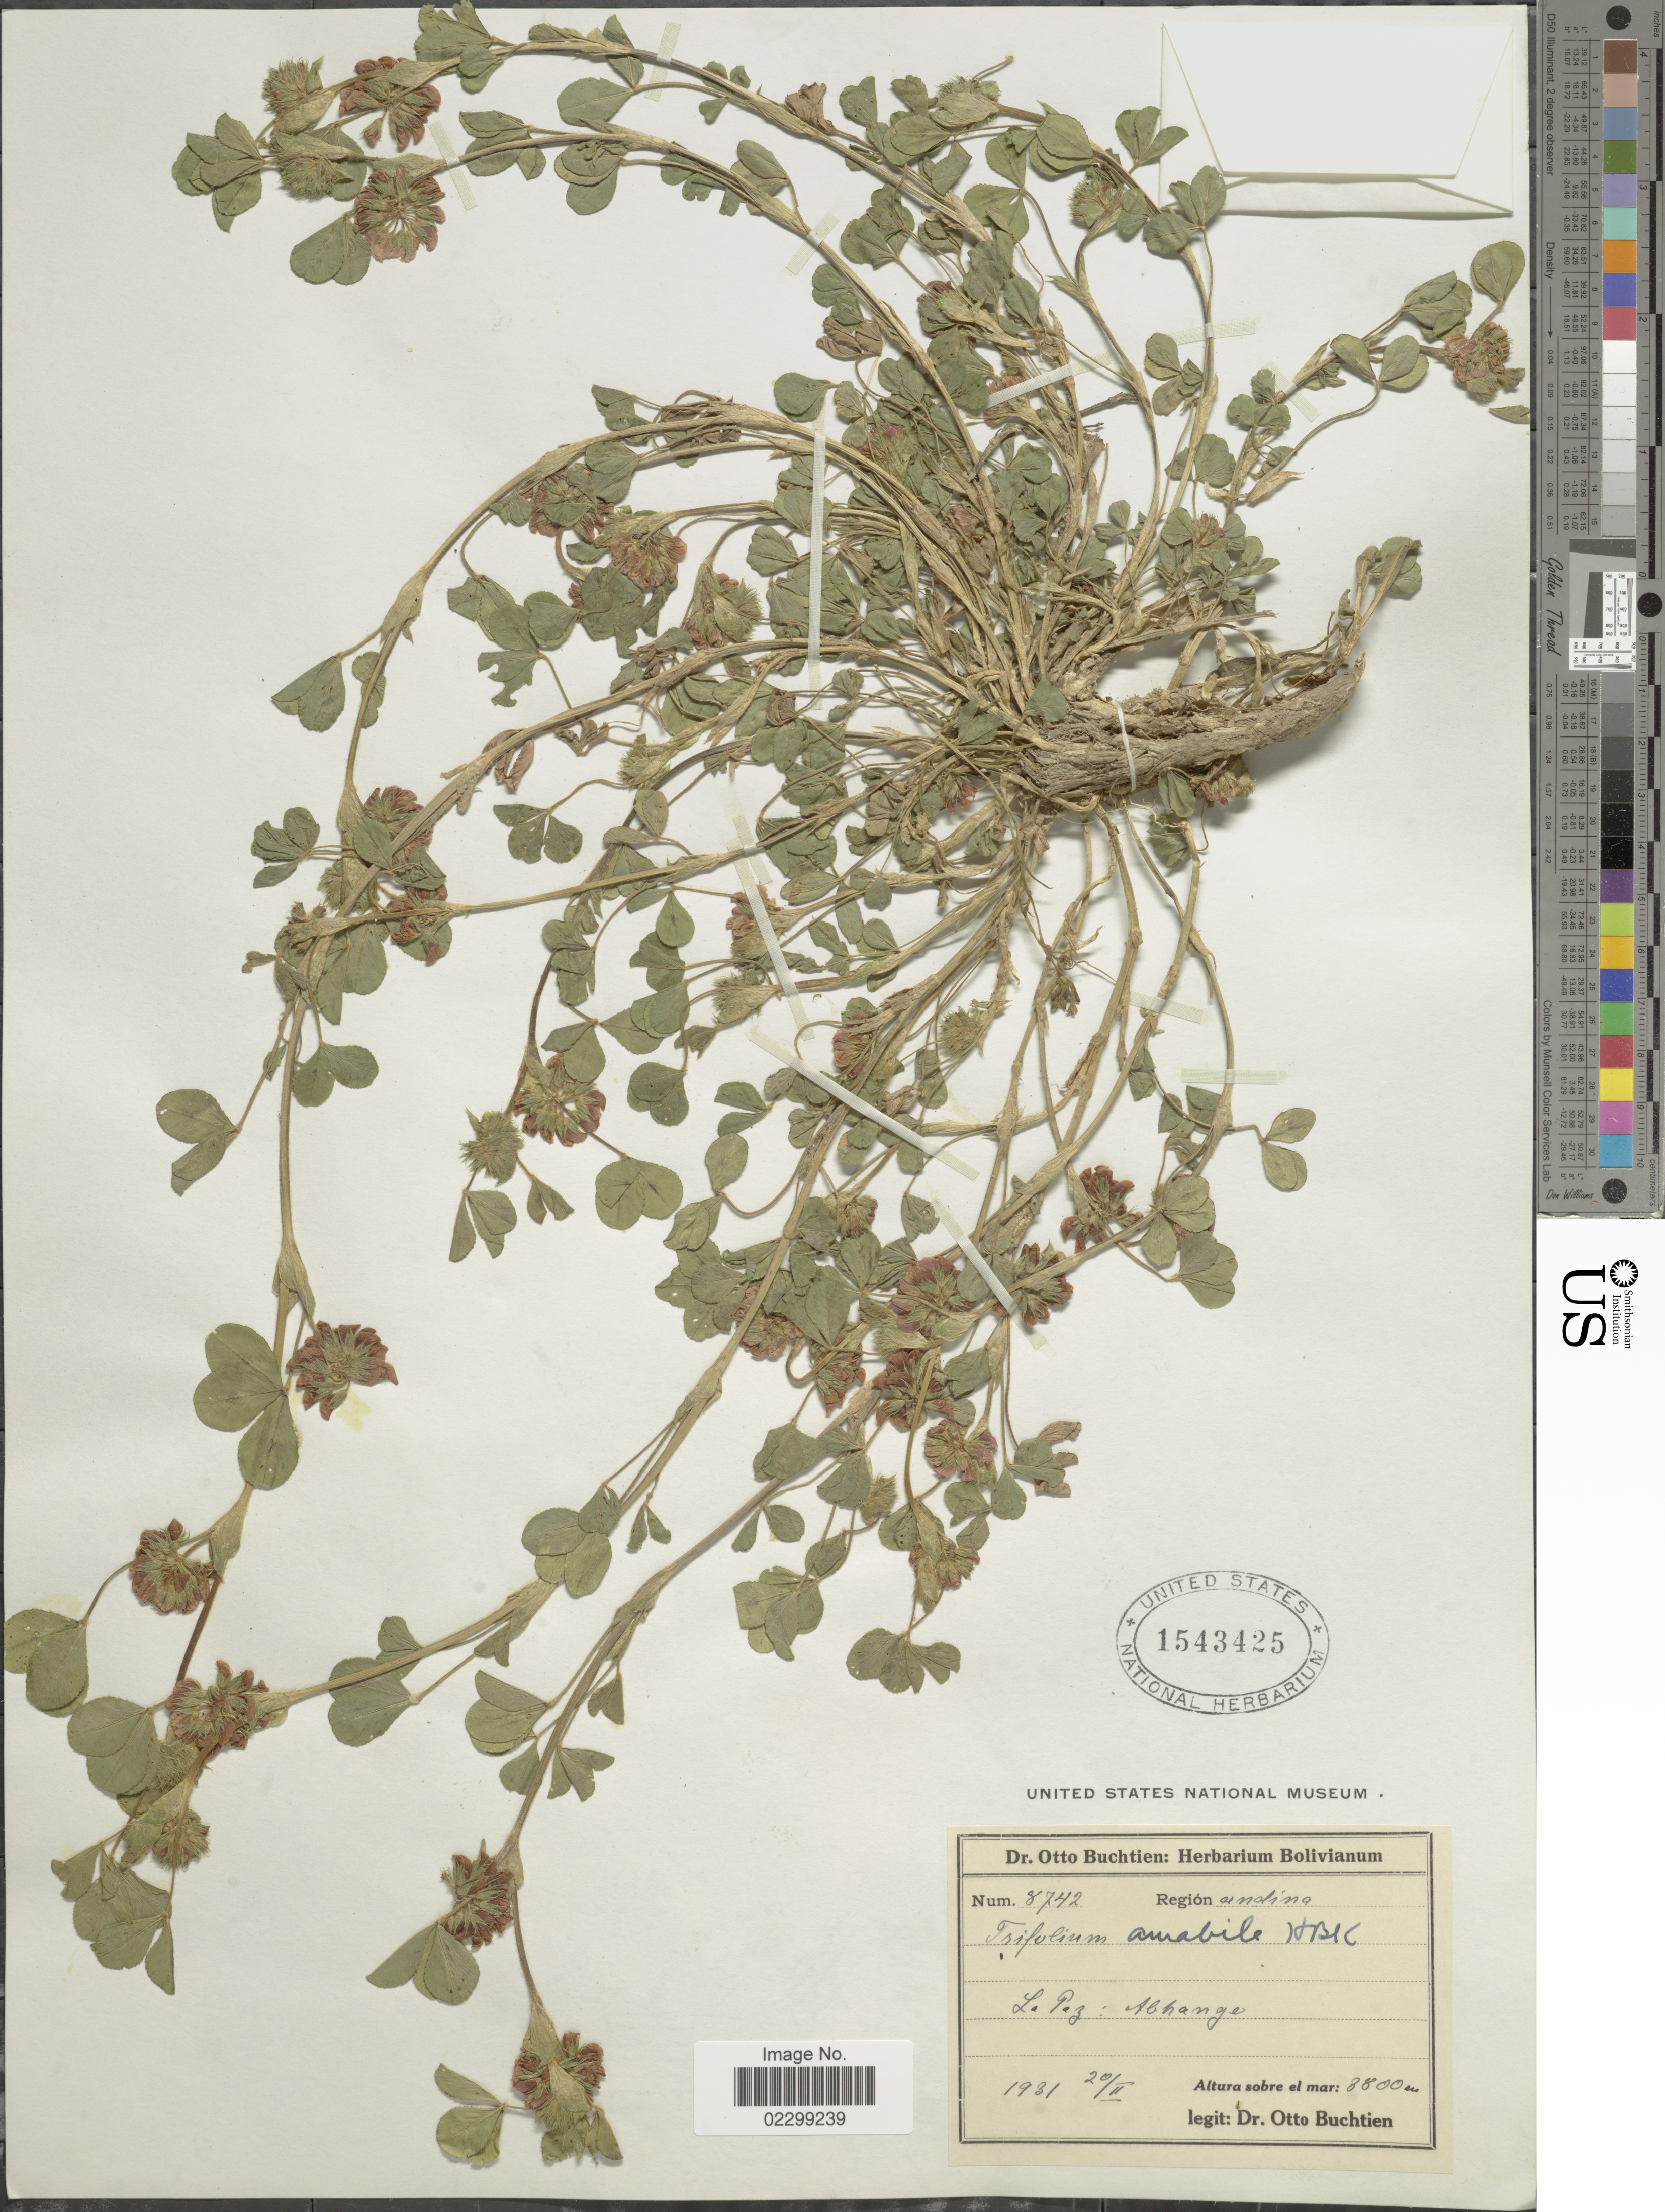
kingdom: Plantae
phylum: Tracheophyta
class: Magnoliopsida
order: Fabales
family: Fabaceae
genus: Trifolium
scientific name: Trifolium amabile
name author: Kunth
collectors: O. Buchtien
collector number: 8742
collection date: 1931-02-20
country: Bolivia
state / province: La Paz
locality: Región: andina, Abhanga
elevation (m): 3800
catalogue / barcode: US 1543425